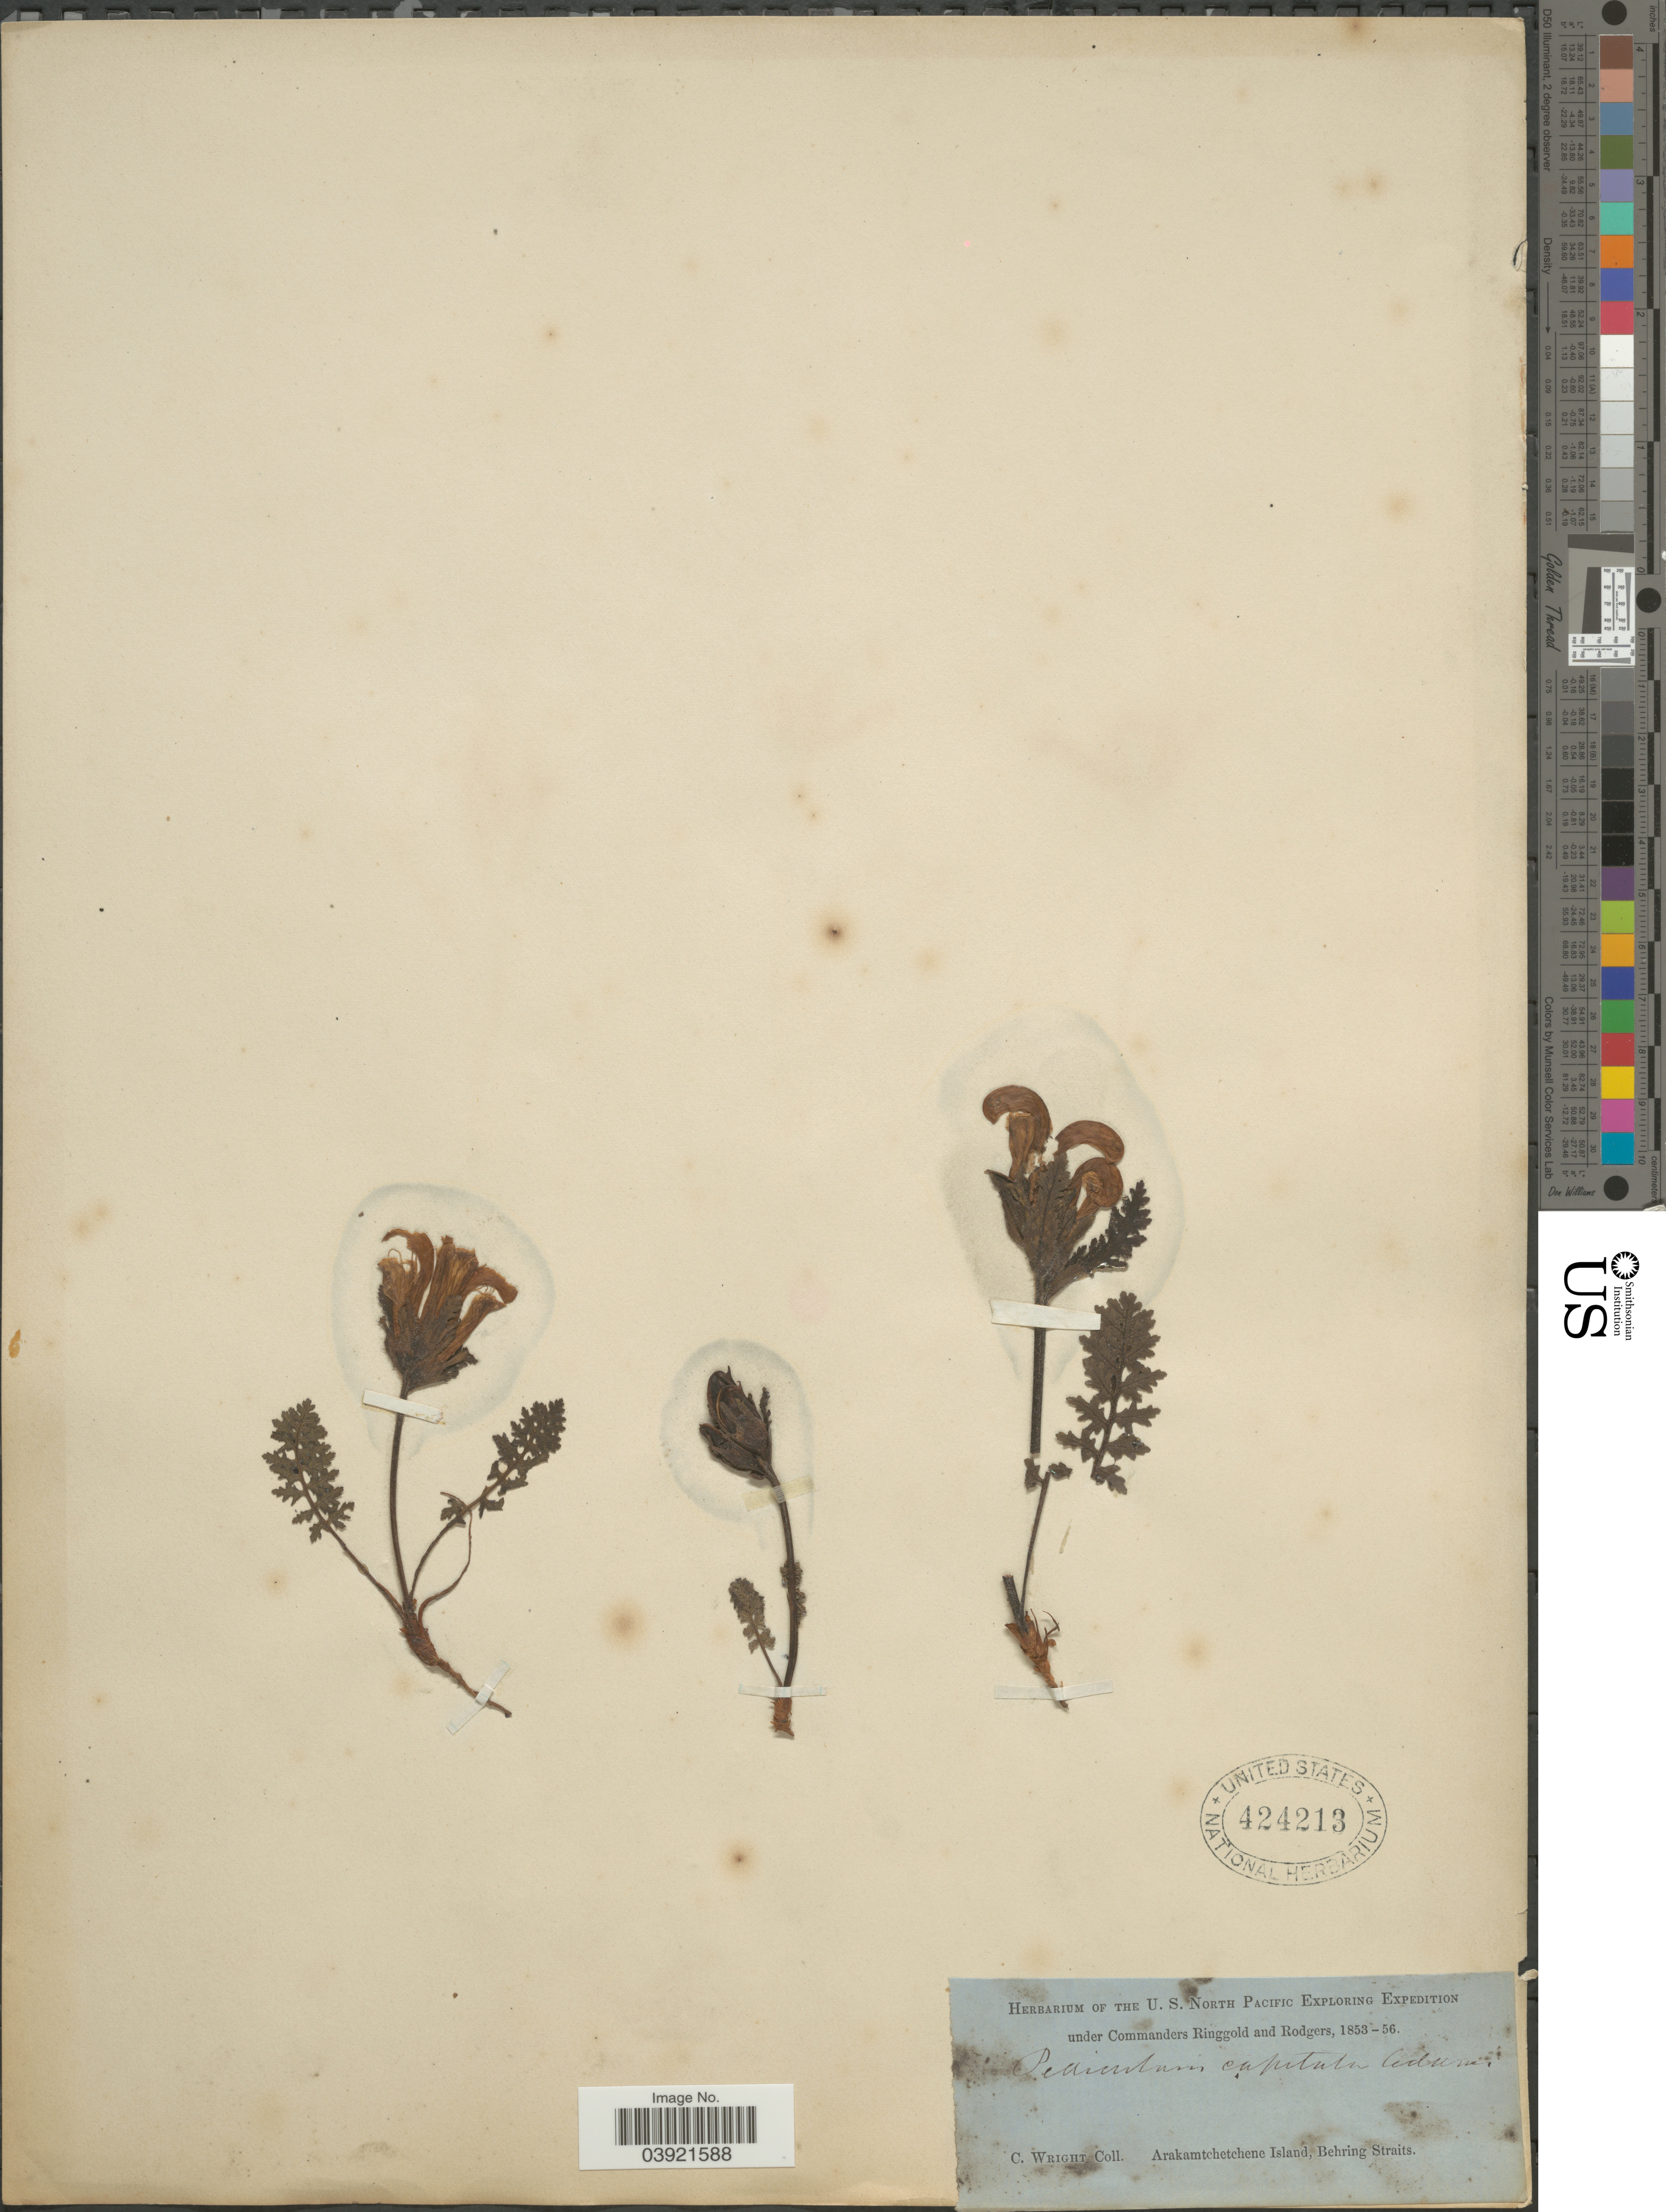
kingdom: Plantae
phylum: Tracheophyta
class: Magnoliopsida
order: Lamiales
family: Orobanchaceae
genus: Pedicularis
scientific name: Pedicularis capitata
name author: Adams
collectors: C. Wright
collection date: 1853/1856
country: Russian Federation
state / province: Chukotka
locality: Arakamtchetchene Island, Behring Straits.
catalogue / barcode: US 424213